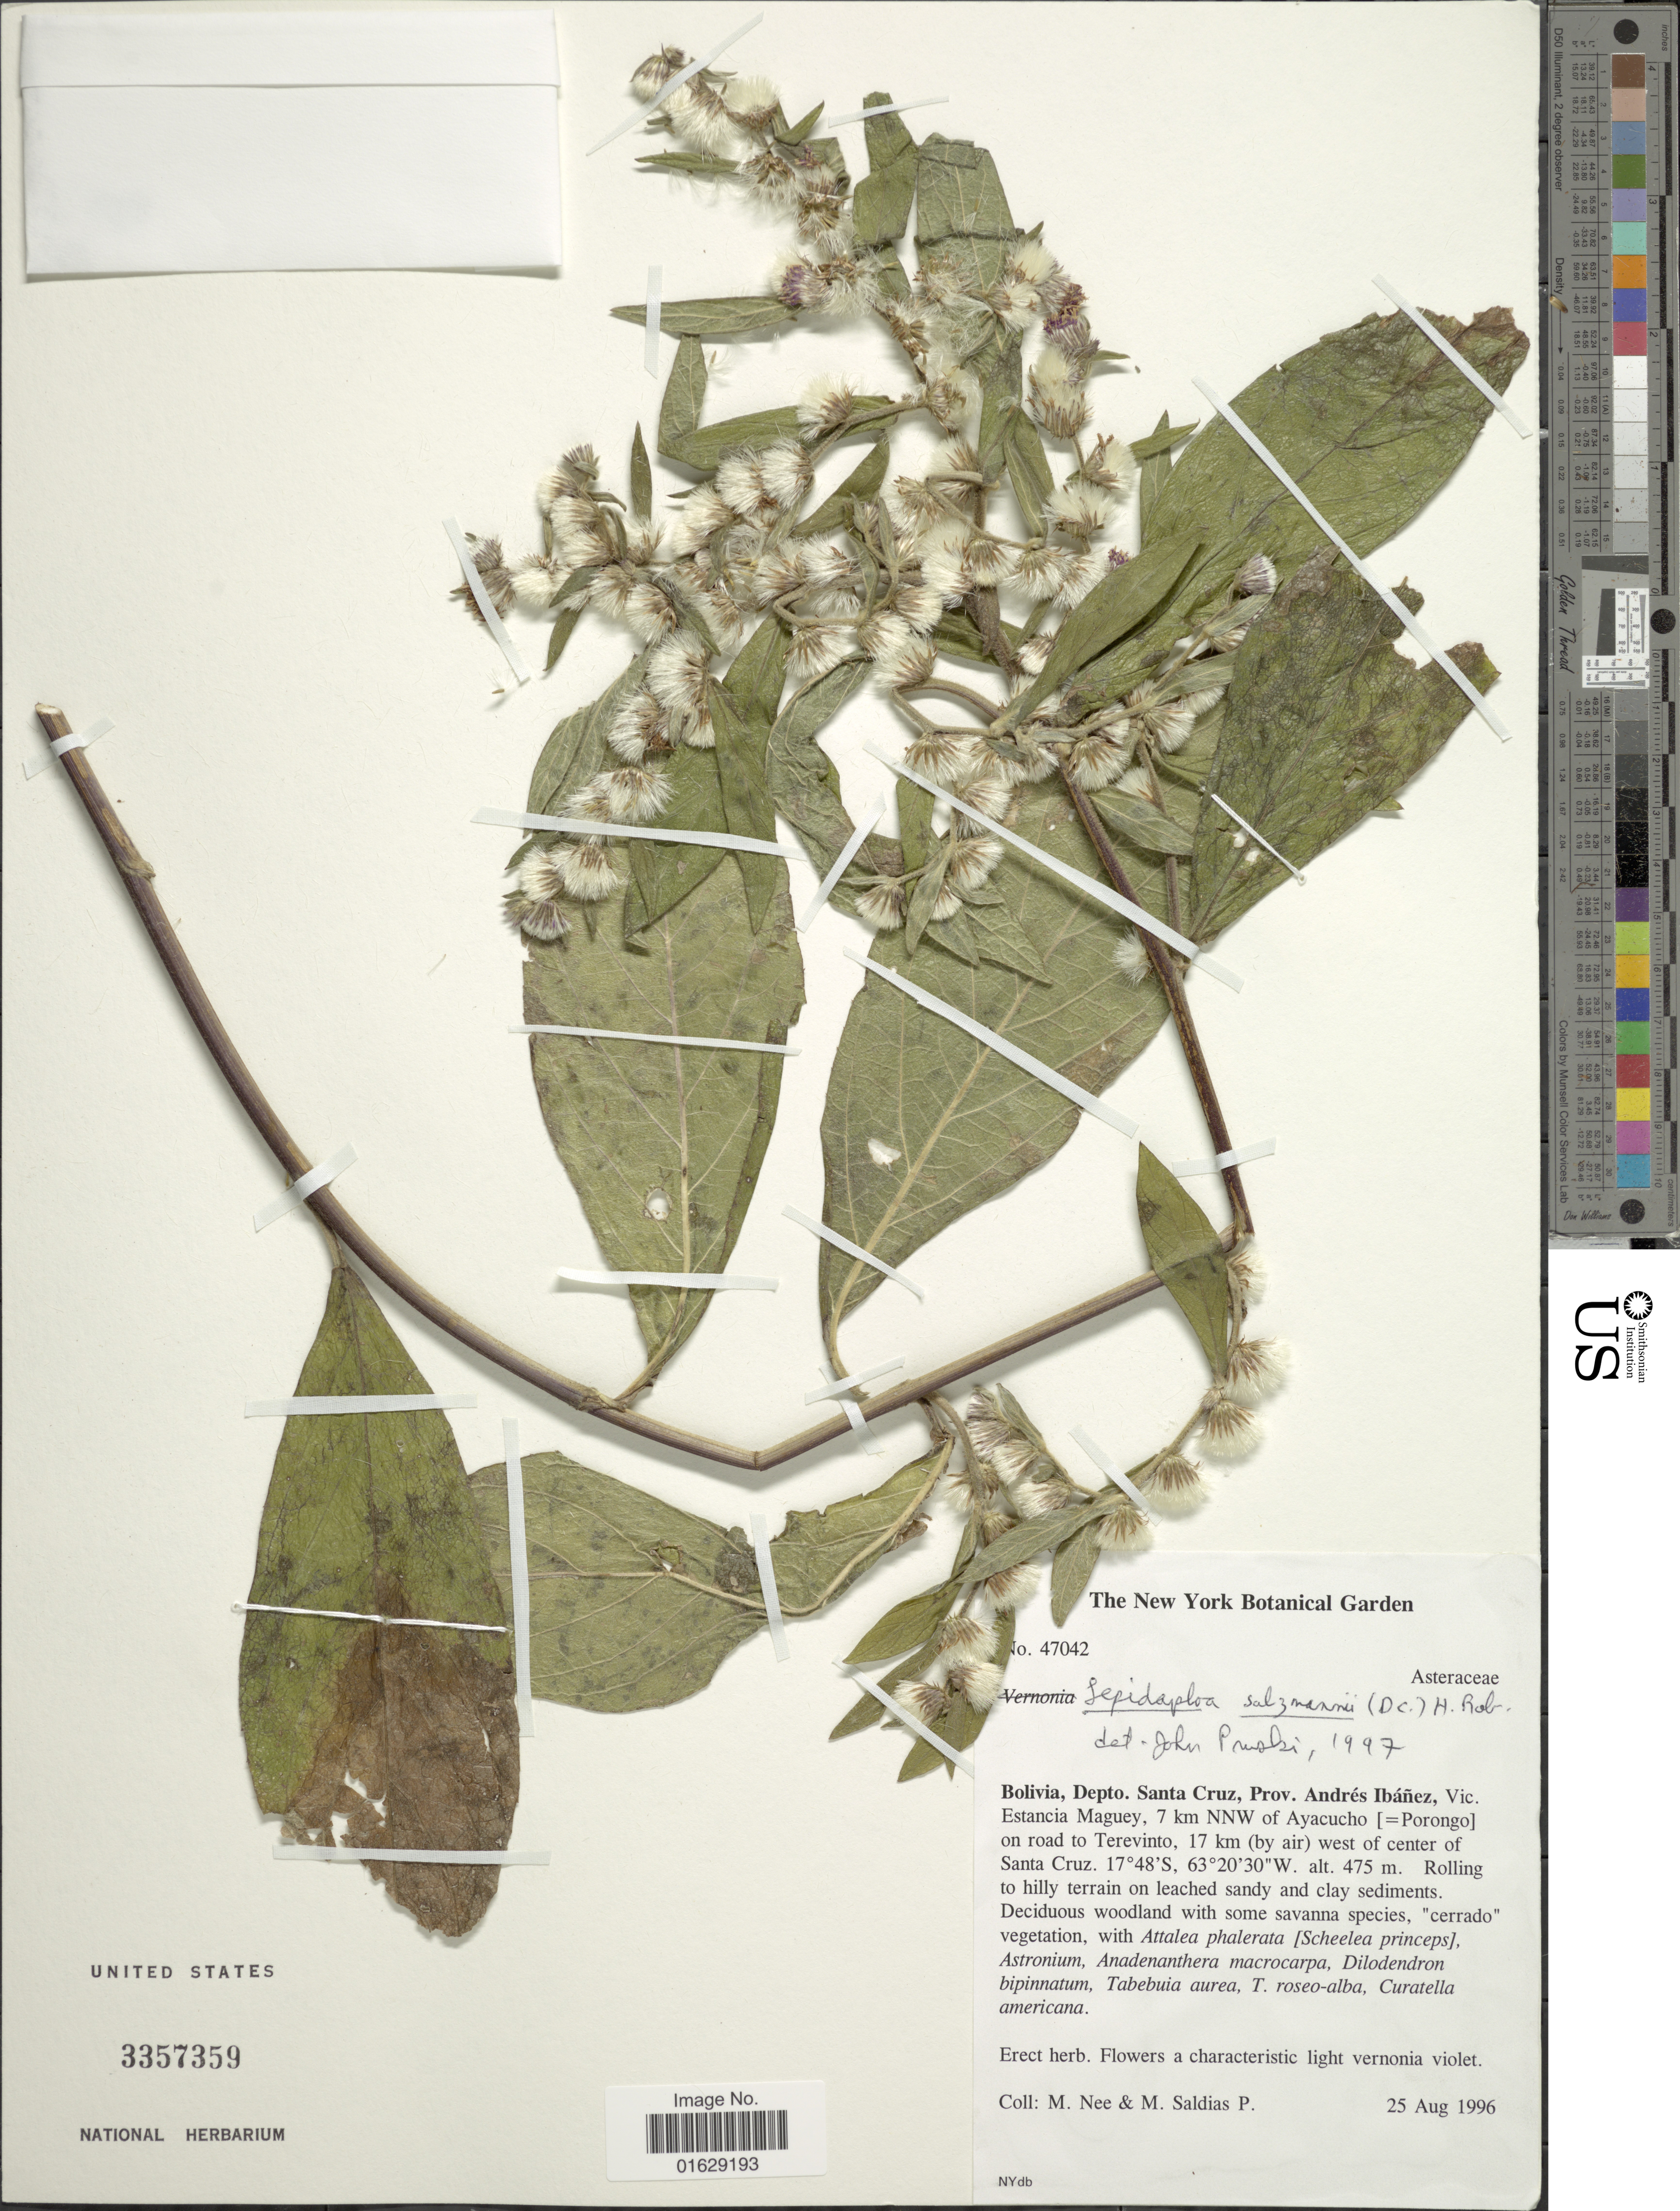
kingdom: Plantae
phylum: Tracheophyta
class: Magnoliopsida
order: Asterales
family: Asteraceae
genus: Lepidaploa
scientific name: Lepidaploa salzmannii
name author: (DC.) H. Rob.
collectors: M. Nee & P. Saldias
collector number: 47042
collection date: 1996-08-25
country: Bolivia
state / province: Santa Cruz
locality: Bolivia, Depto. Santa Cruz, Prov. Andres Ibanez, Vic. Estancia Maguey, 7 km NNW of Ayacucho [=Porongo] on road to Terevinto, 17 km (by air) west of center of Santa Cruz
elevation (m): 475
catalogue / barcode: US 3357359